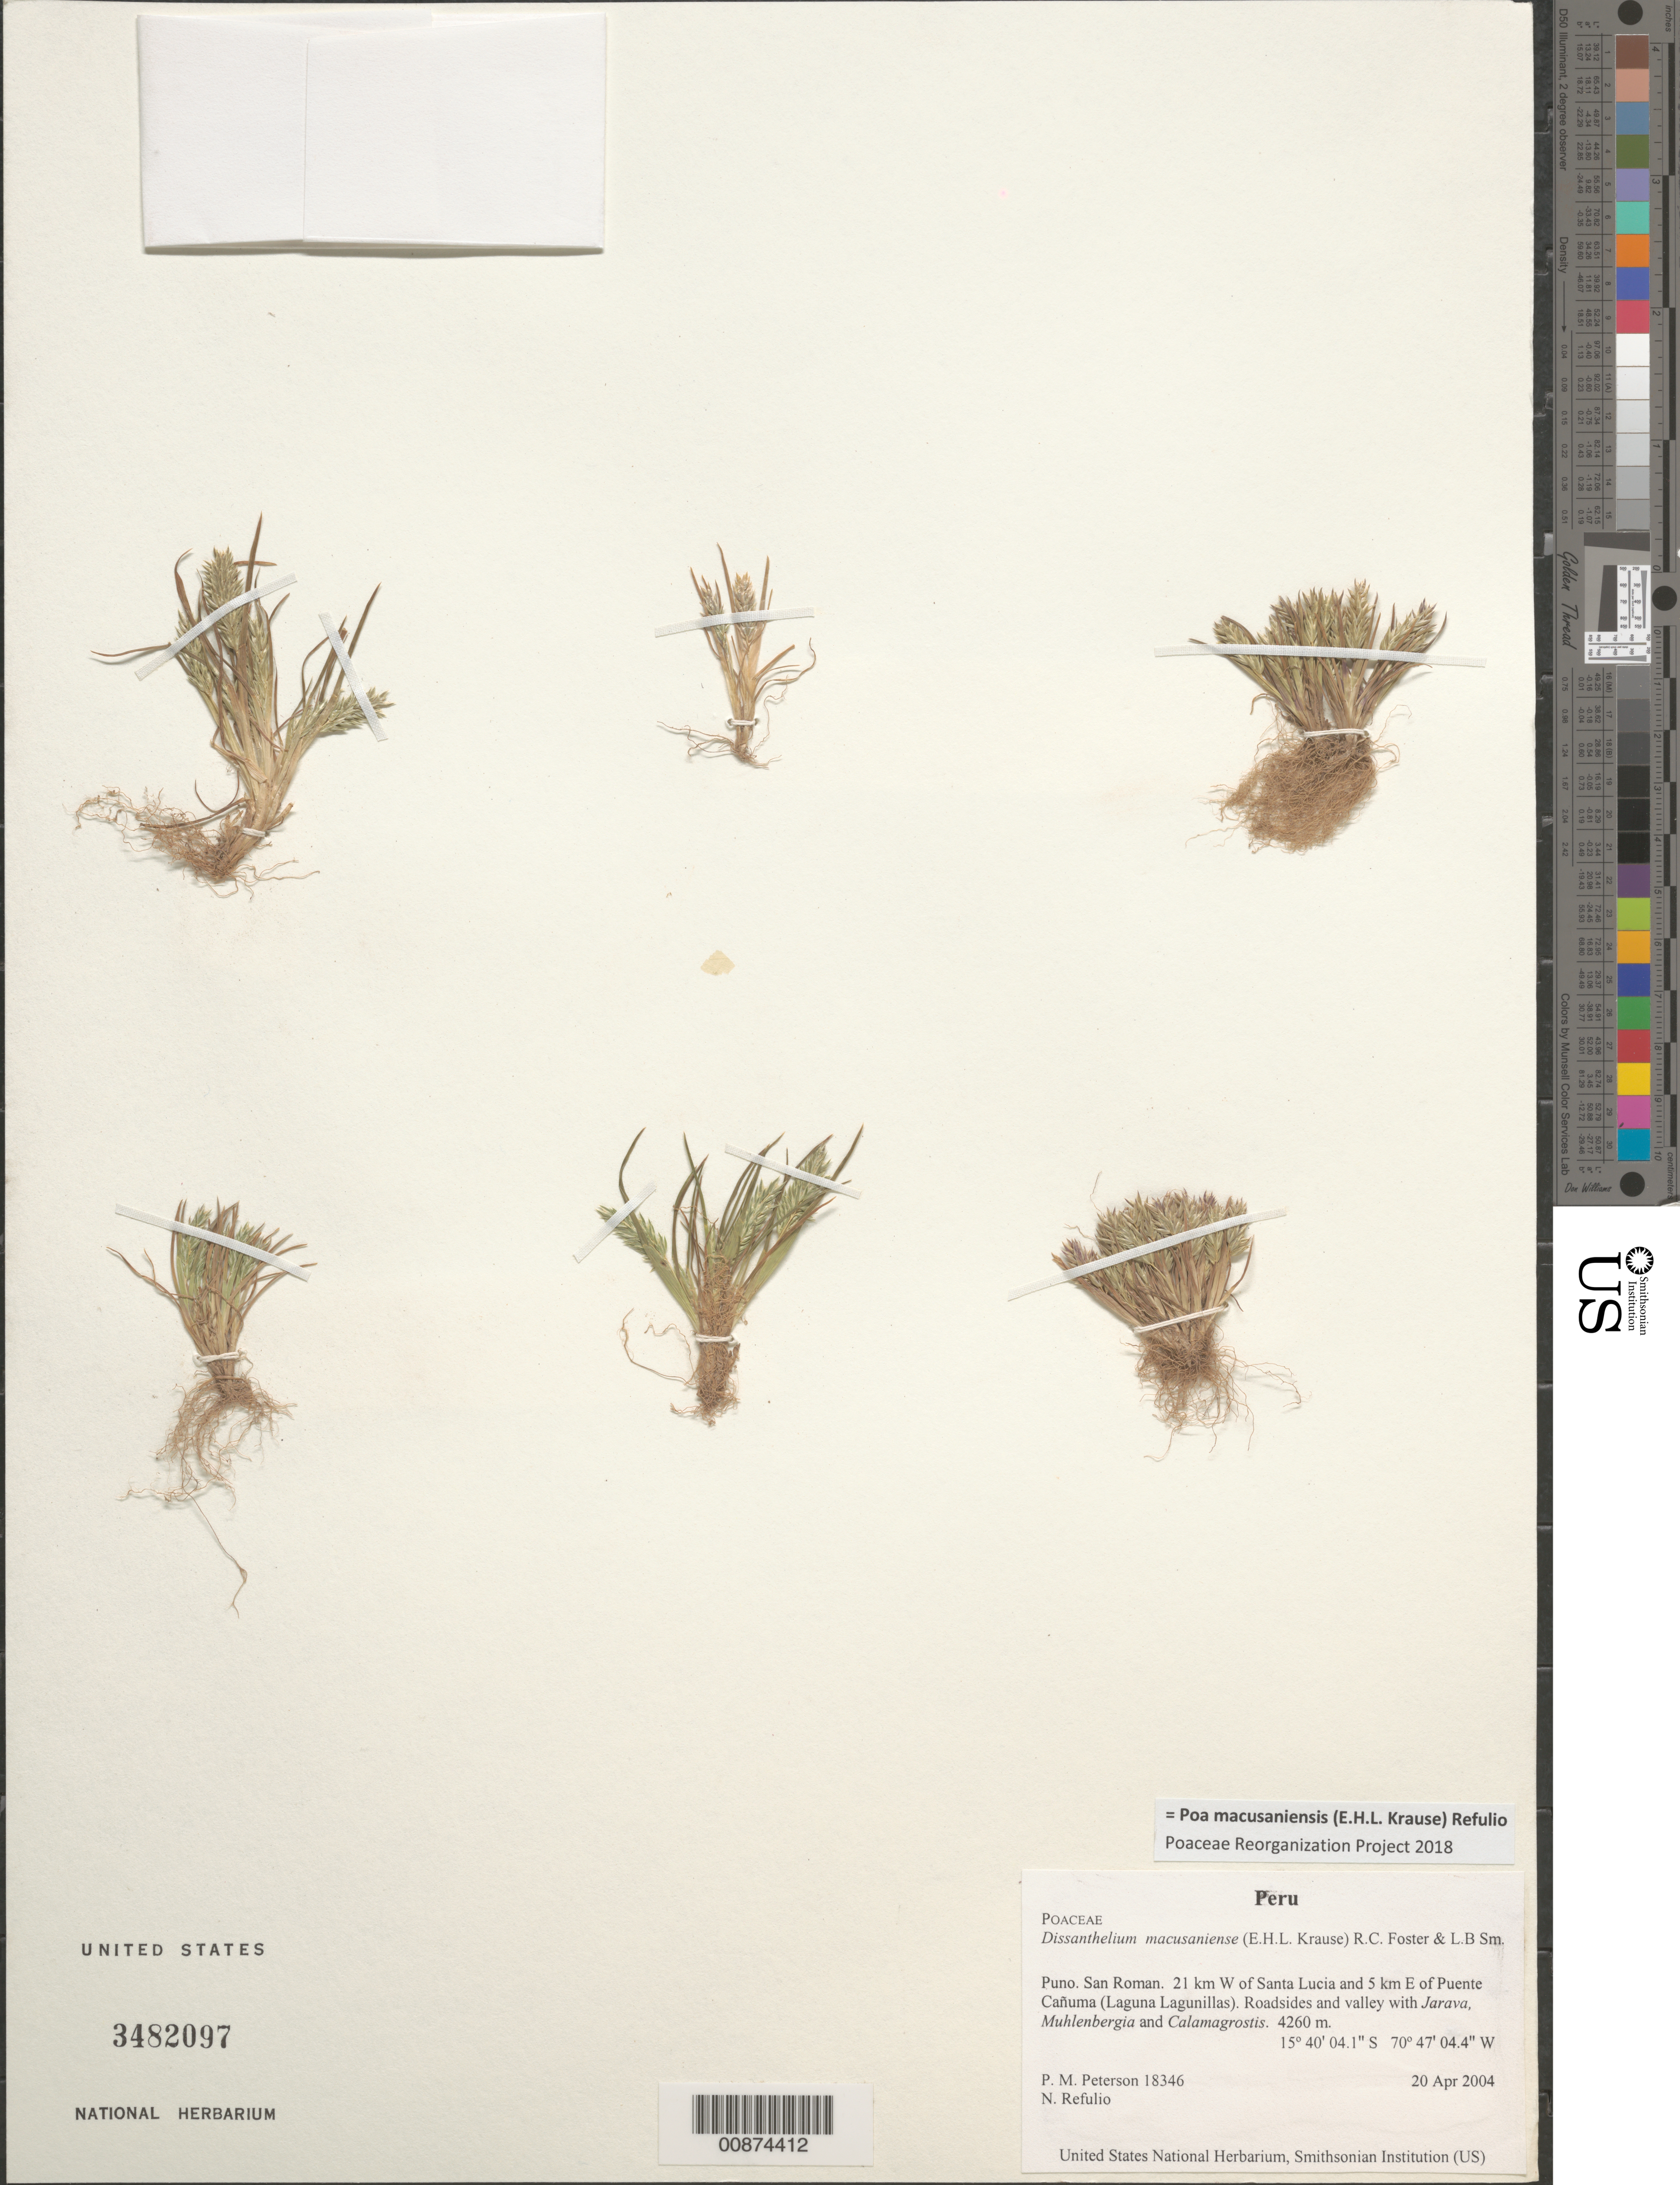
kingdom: Plantae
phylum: Tracheophyta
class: Liliopsida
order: Poales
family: Poaceae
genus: Poa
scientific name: Poa macusaniensis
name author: (E.H.L. Krause) Refulio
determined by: Poaceae Reorganization Project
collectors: P. M. Peterson & N. Refulio-Rodríguez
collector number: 18346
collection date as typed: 20 Apr 2004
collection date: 2004-04-20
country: Peru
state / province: Puno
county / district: San Román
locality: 21 km W of Santa Lucia and 5 km E of Puente Cañuma (Laguna Lagunillas). Roadsides and valley with Jarava, Muhlenbergia and Calamagrostis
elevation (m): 4260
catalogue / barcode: US 3482097